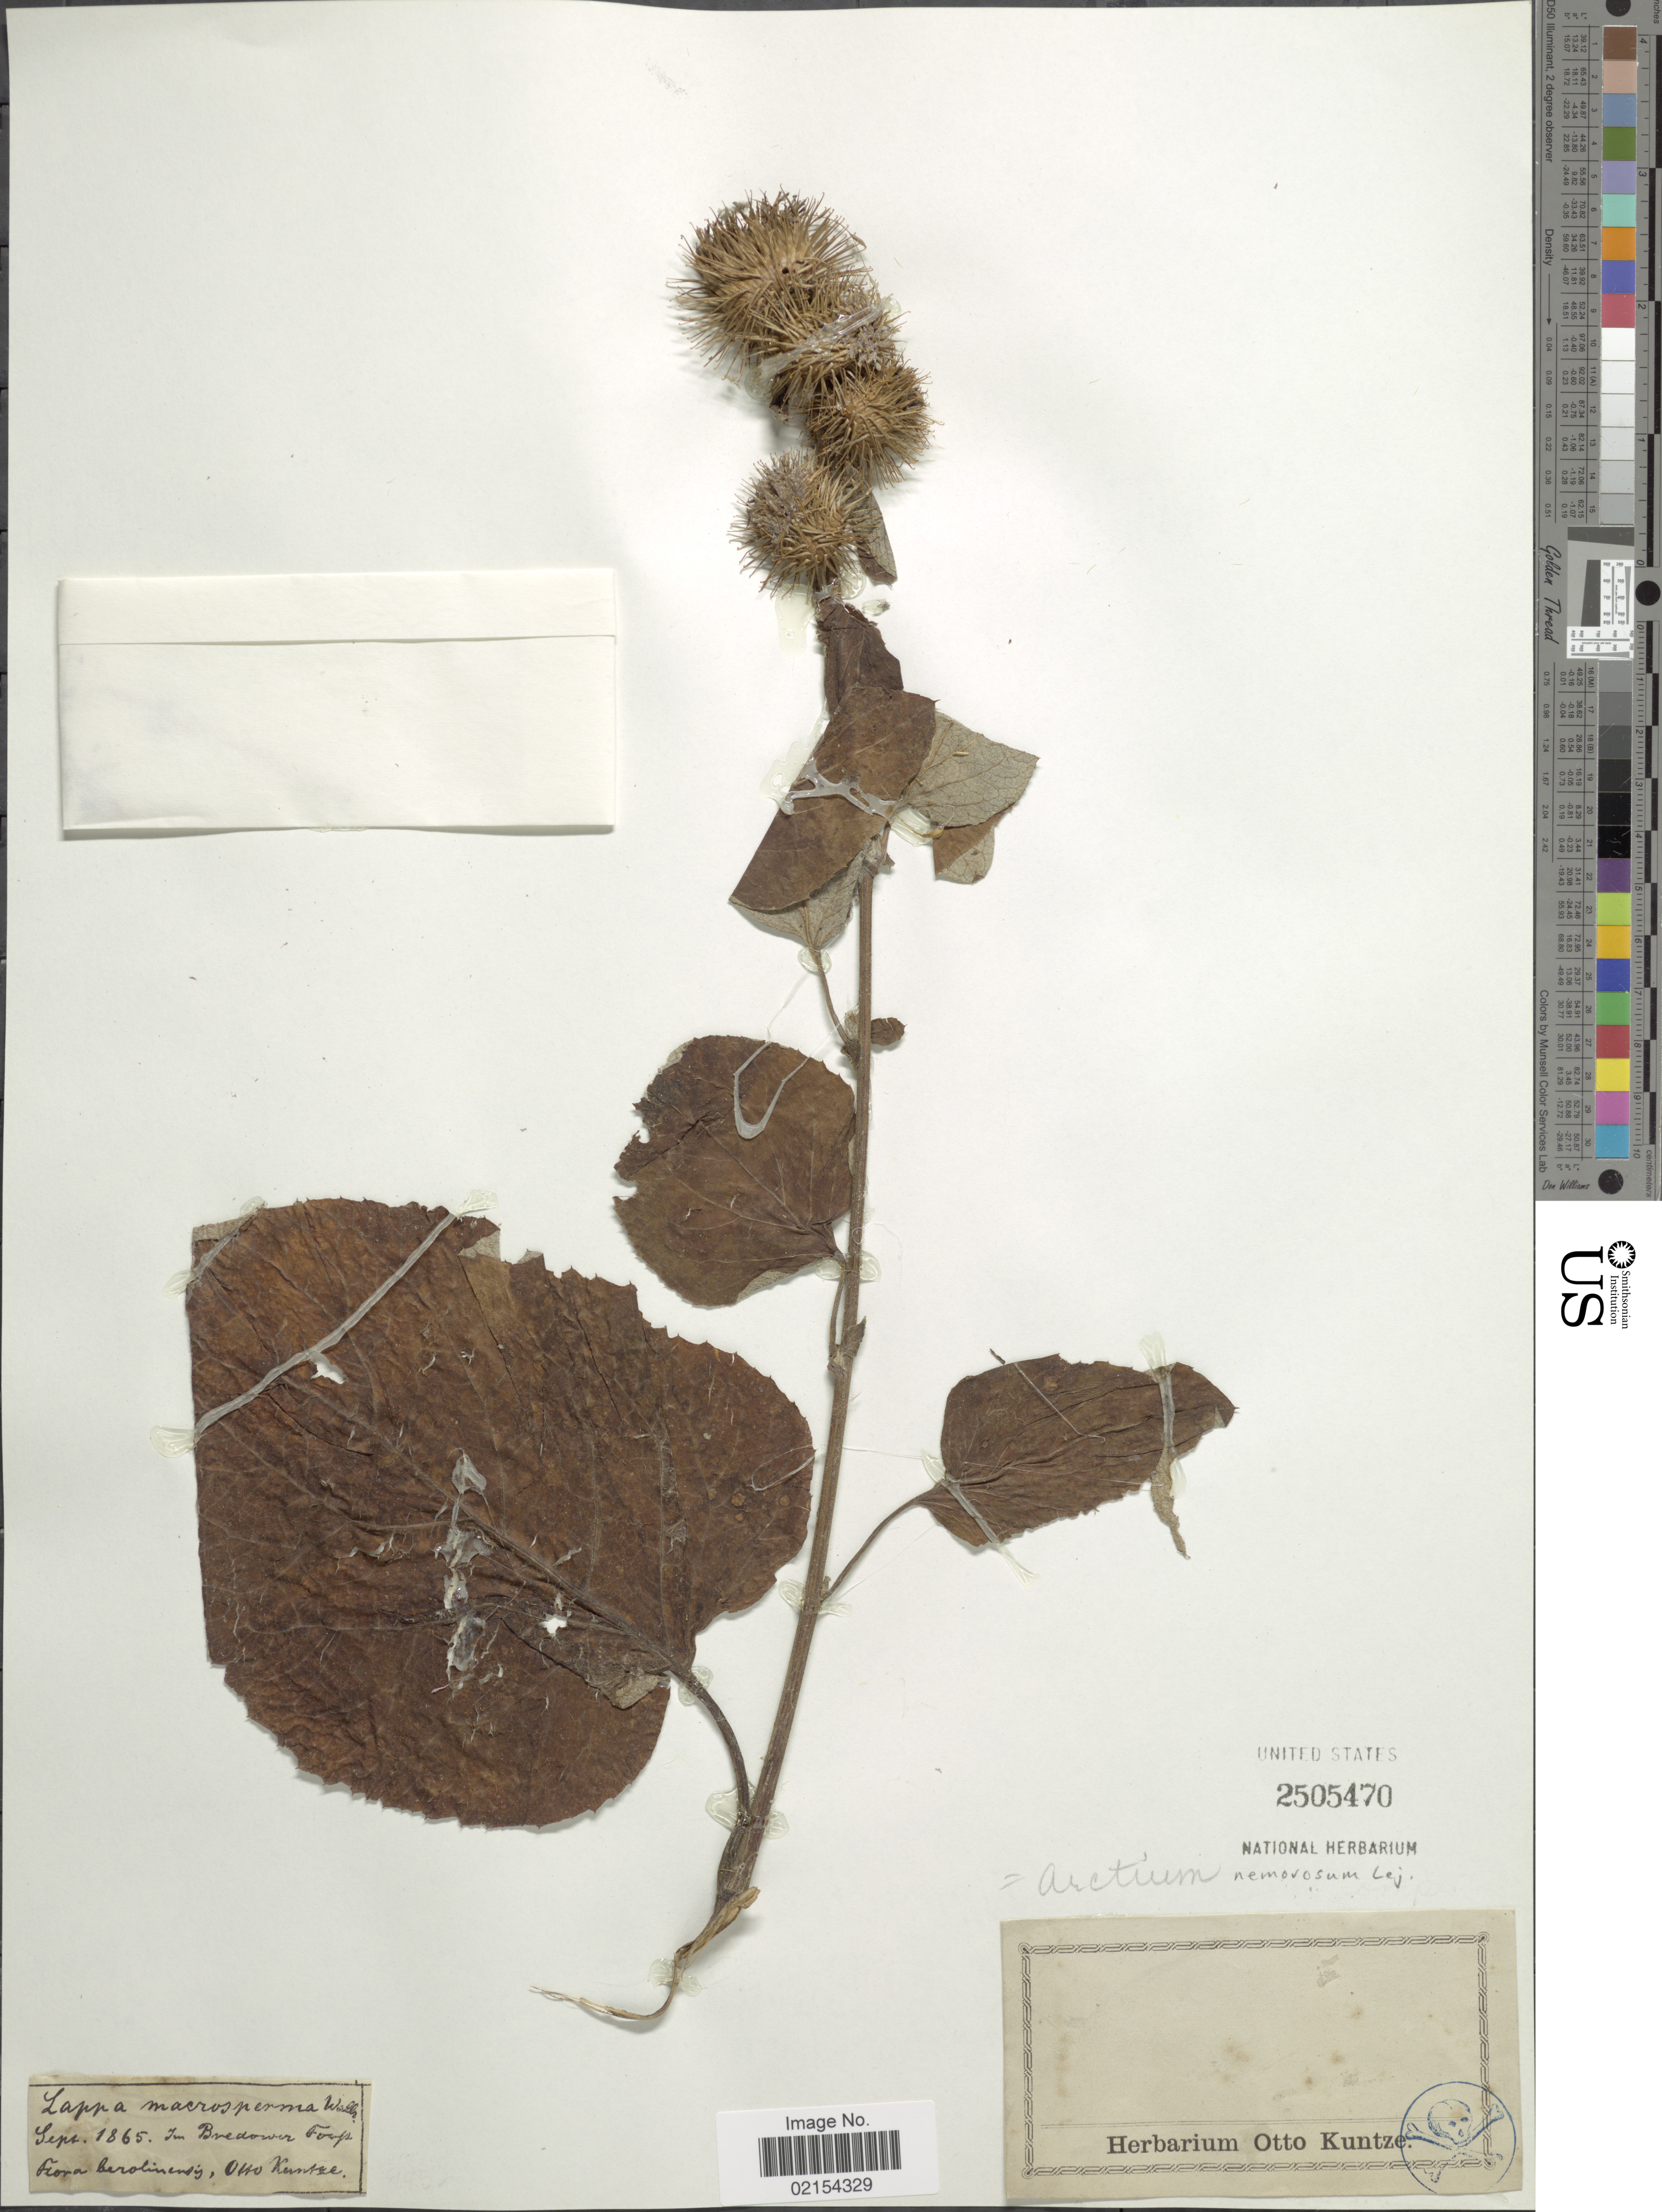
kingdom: Plantae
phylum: Tracheophyta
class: Magnoliopsida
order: Asterales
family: Asteraceae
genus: Arctium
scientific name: Arctium nemorosum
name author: Lej.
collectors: C.E.O. Kuntze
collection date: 1865-09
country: Germany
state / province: Berlin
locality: Bredower Forst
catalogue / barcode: US 2505470